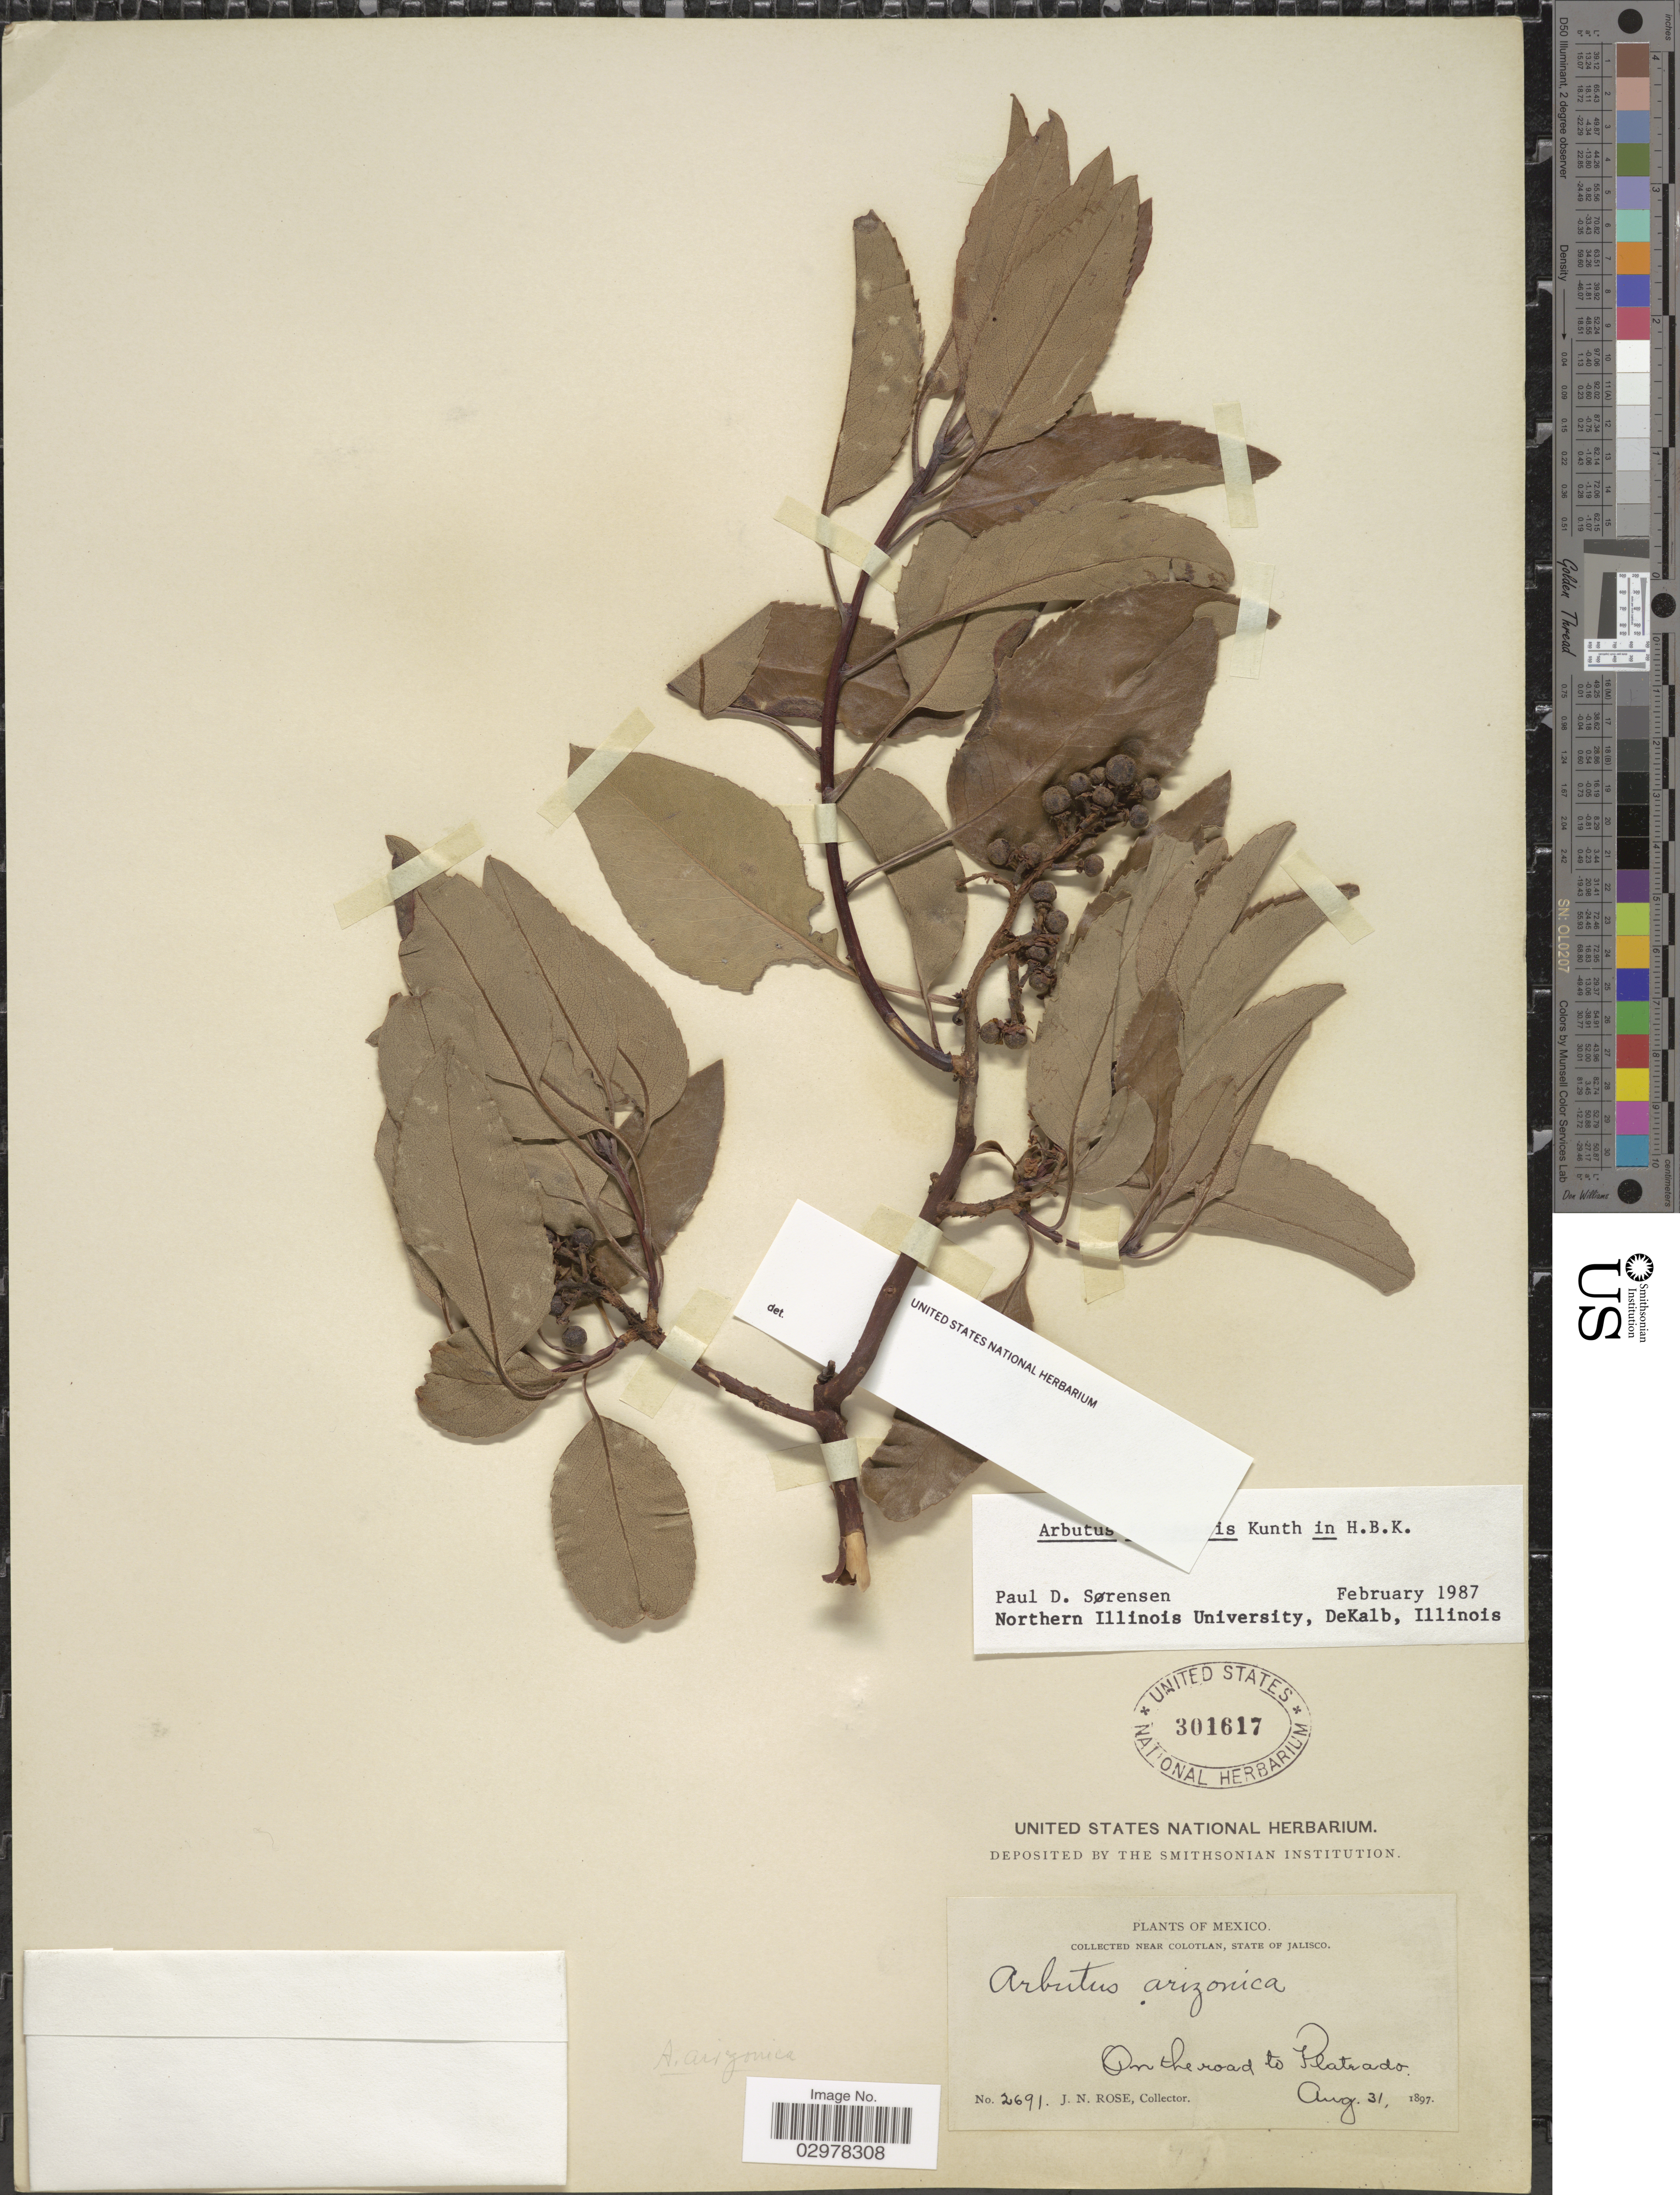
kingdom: Plantae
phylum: Tracheophyta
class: Magnoliopsida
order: Ericales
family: Ericaceae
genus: Arbutus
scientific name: Arbutus xalapensis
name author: Kunth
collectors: J. N. Rose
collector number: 2691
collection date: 1897-08-31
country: Mexico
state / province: Jalisco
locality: Near Colotlan, On the road to Plateado.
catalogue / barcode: US 301617